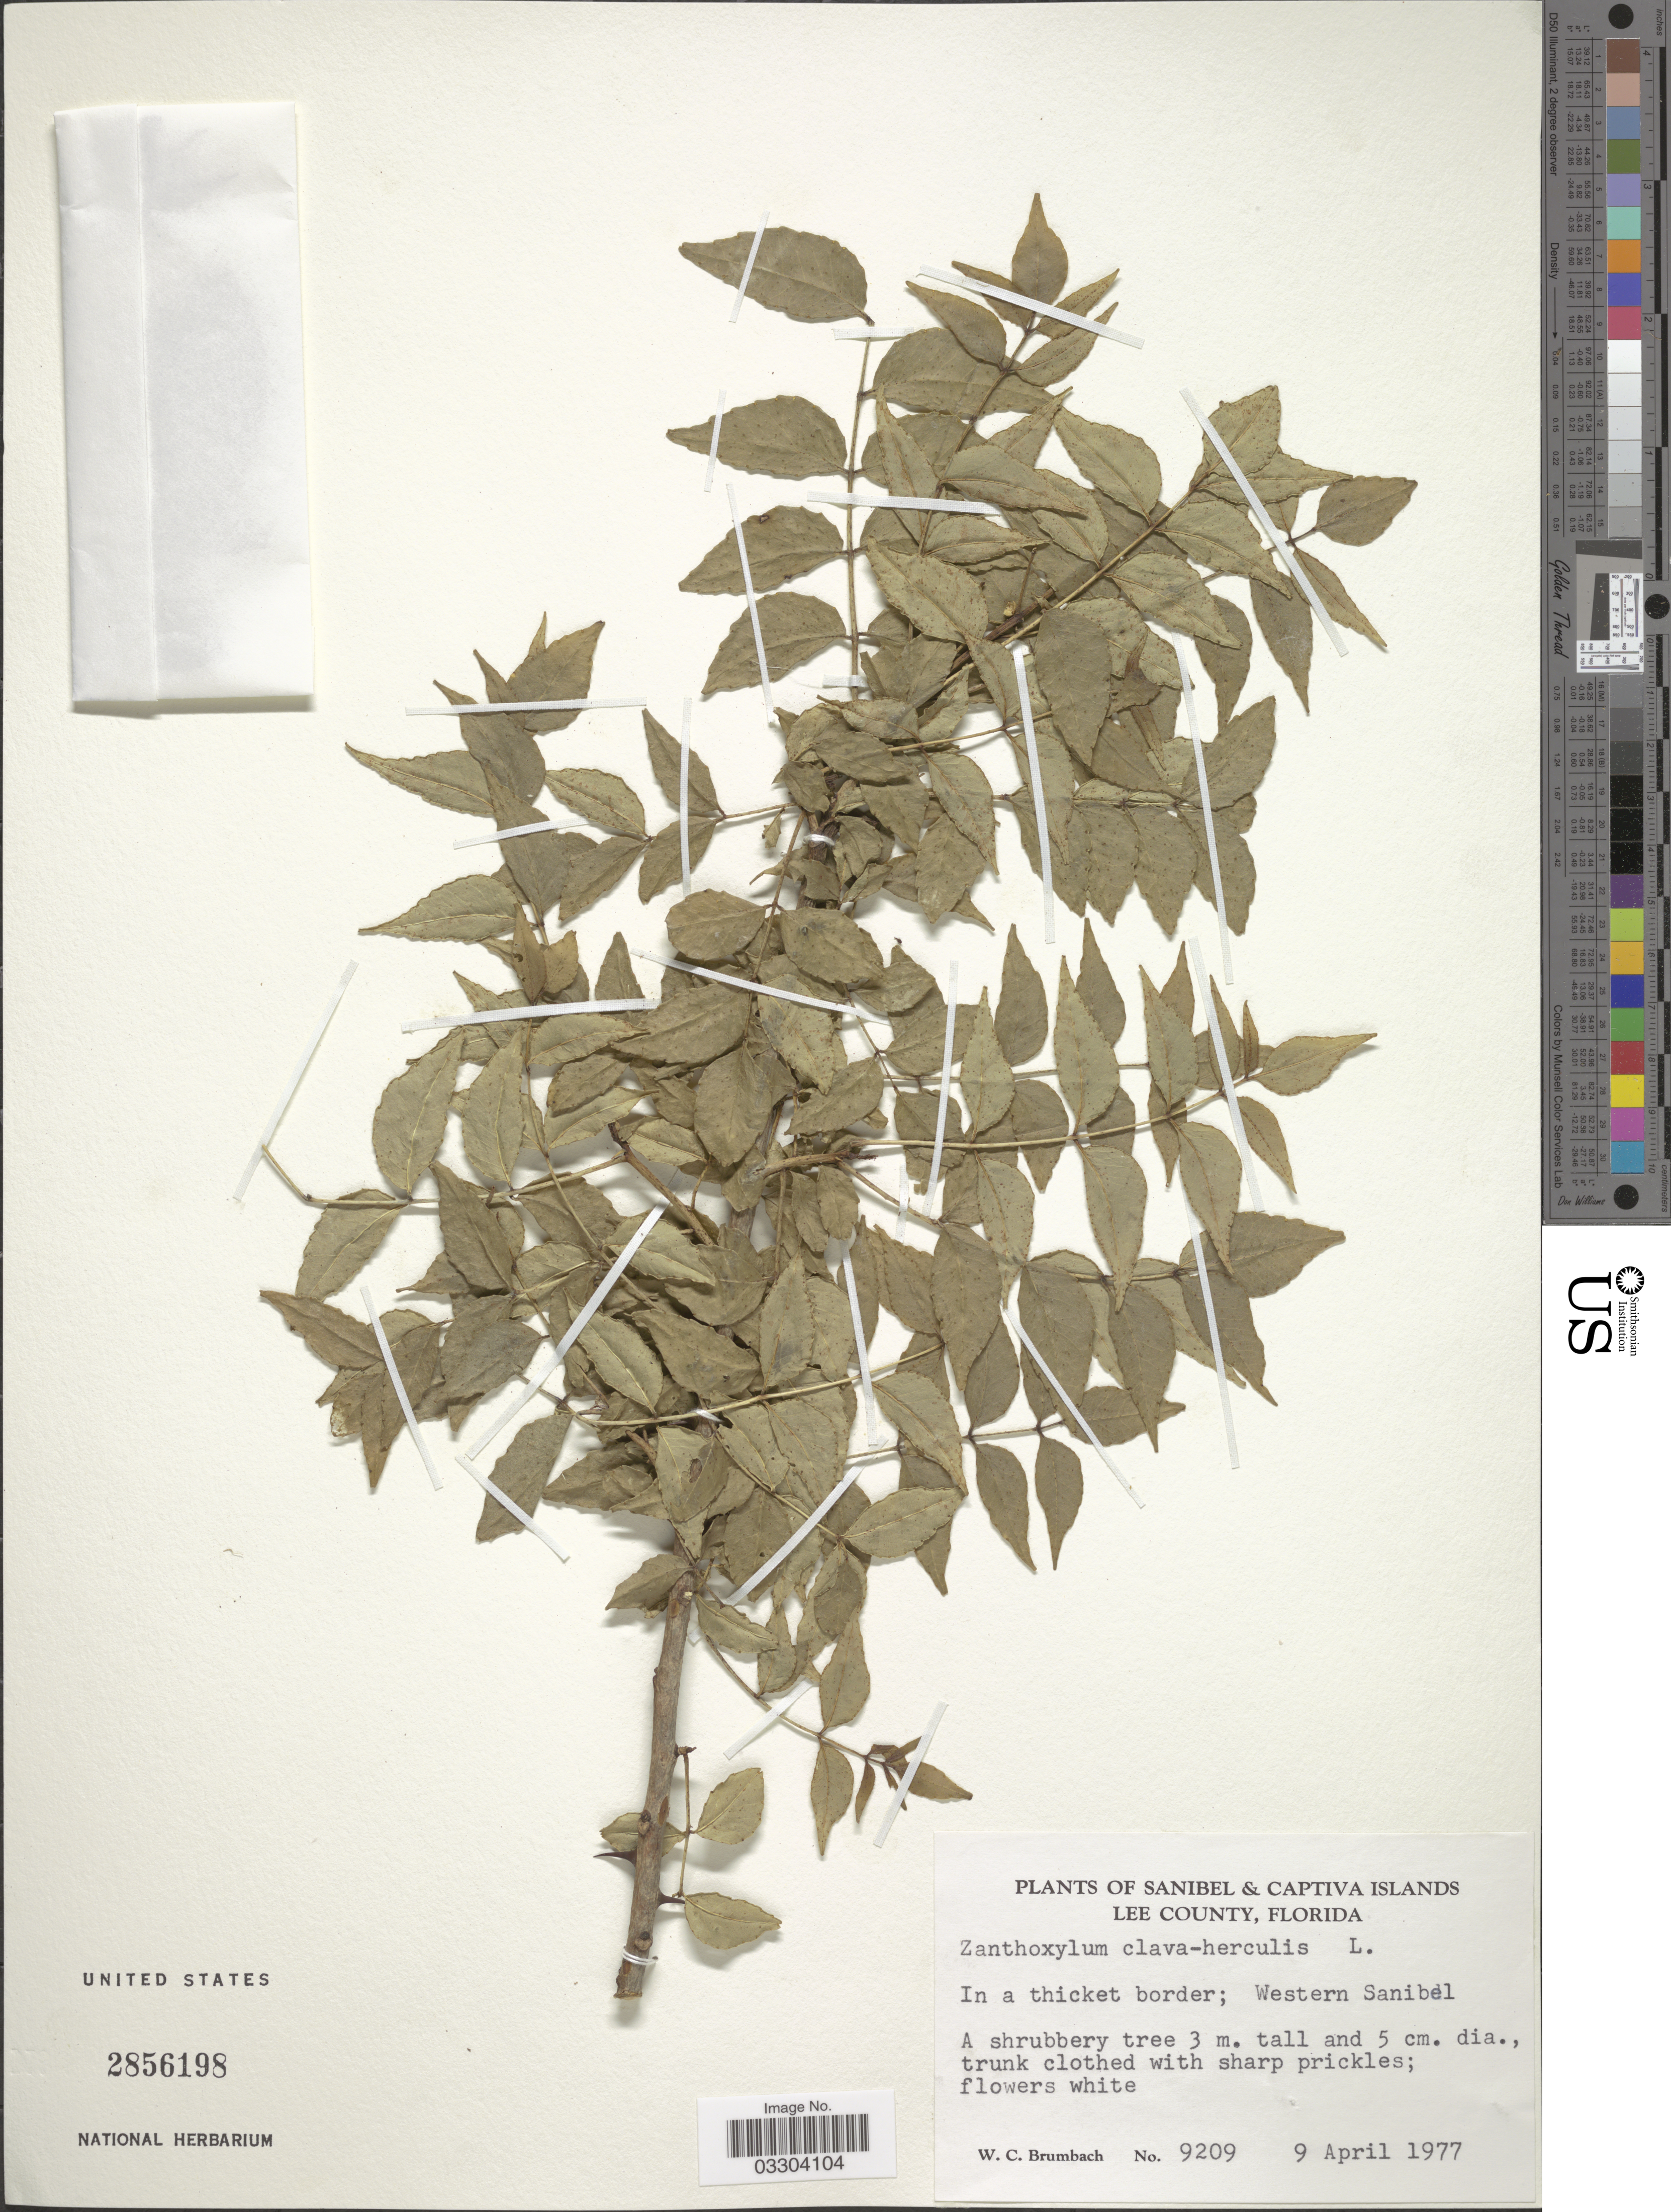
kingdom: Plantae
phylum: Tracheophyta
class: Magnoliopsida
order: Sapindales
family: Rutaceae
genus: Zanthoxylum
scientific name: Zanthoxylum clava-herculis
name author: L.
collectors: W. C. Brumbach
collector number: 9209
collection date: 1977-04-09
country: United States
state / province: Florida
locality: Sanibel & Captiva Islands, Lee County, In a thicket border; Western Sanibel.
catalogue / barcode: US 2856198